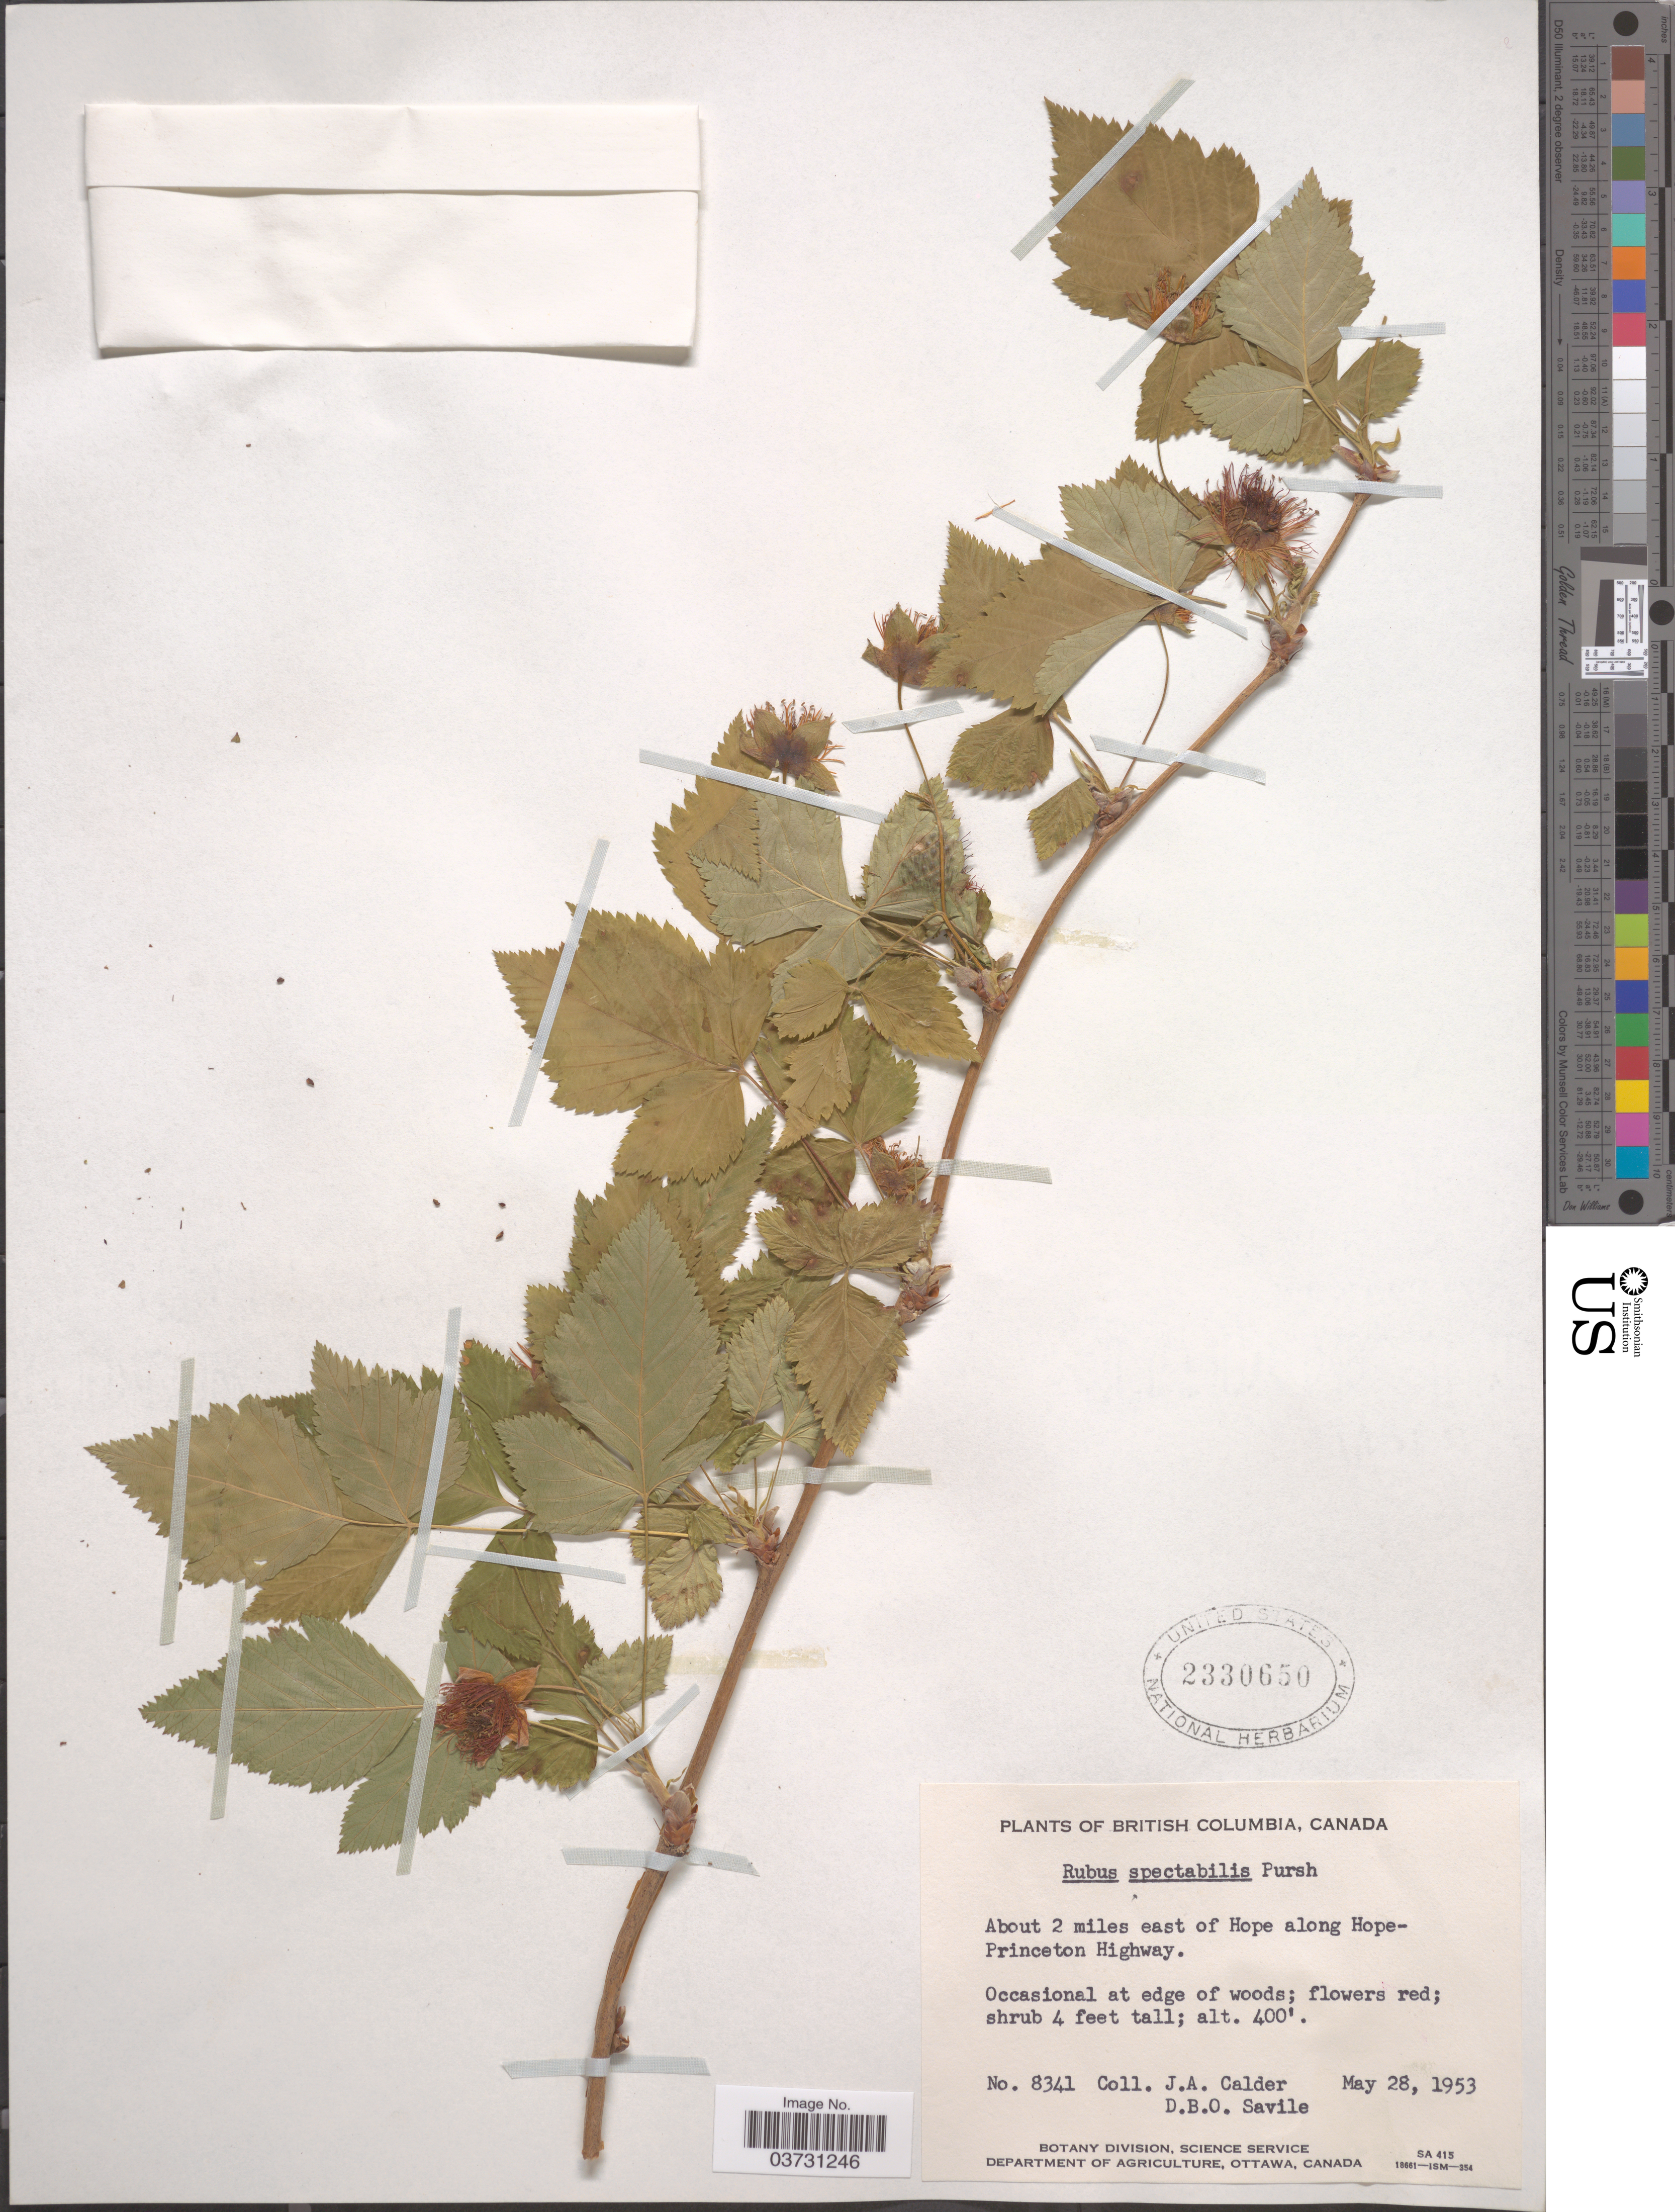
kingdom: Plantae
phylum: Tracheophyta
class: Magnoliopsida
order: Rosales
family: Rosaceae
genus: Rubus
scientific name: Rubus spectabilis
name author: Pursh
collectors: J. A. Calder & D. Savile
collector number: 8341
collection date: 1953-05-28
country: Canada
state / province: British Columbia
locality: About 2 miles east of Hope along Hope-Princeton Highway.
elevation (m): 122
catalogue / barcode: US 2330650